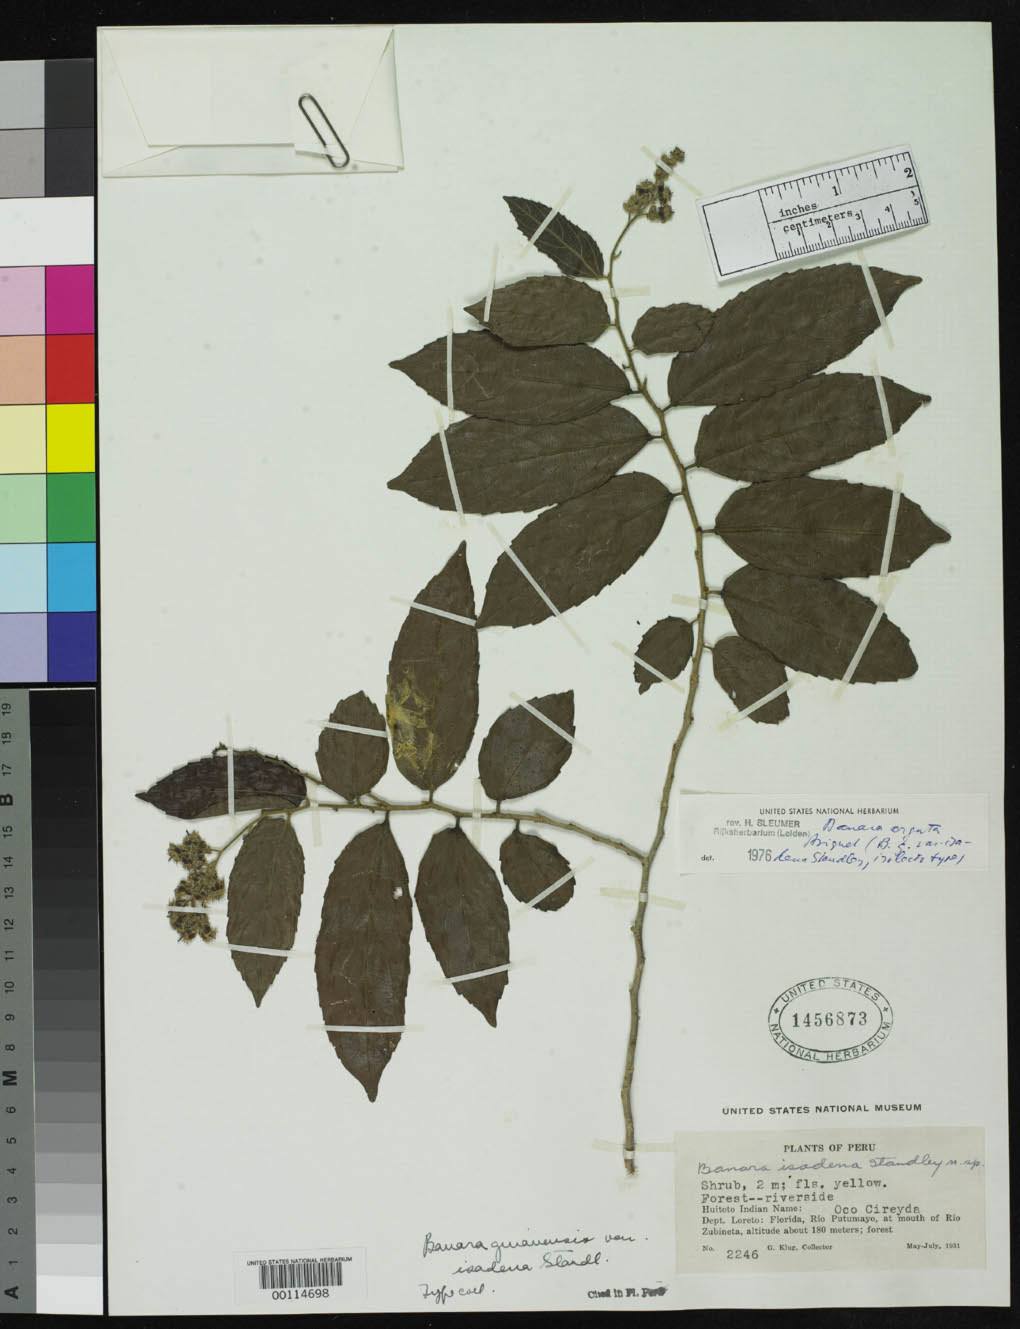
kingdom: Plantae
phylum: Tracheophyta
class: Magnoliopsida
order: Malpighiales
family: Salicaceae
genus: Banara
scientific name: Banara guianensis var. isadena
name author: Standl. ex J.F. Macbr.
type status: Isosyntype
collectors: G. Klug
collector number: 2246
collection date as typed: May 1931 to -- Jul 1931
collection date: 1931-05/1931-07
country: Peru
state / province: Loreto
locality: Florida, Rio Putumayo, mouth of Rio Zubineta.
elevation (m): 180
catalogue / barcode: US 1456873